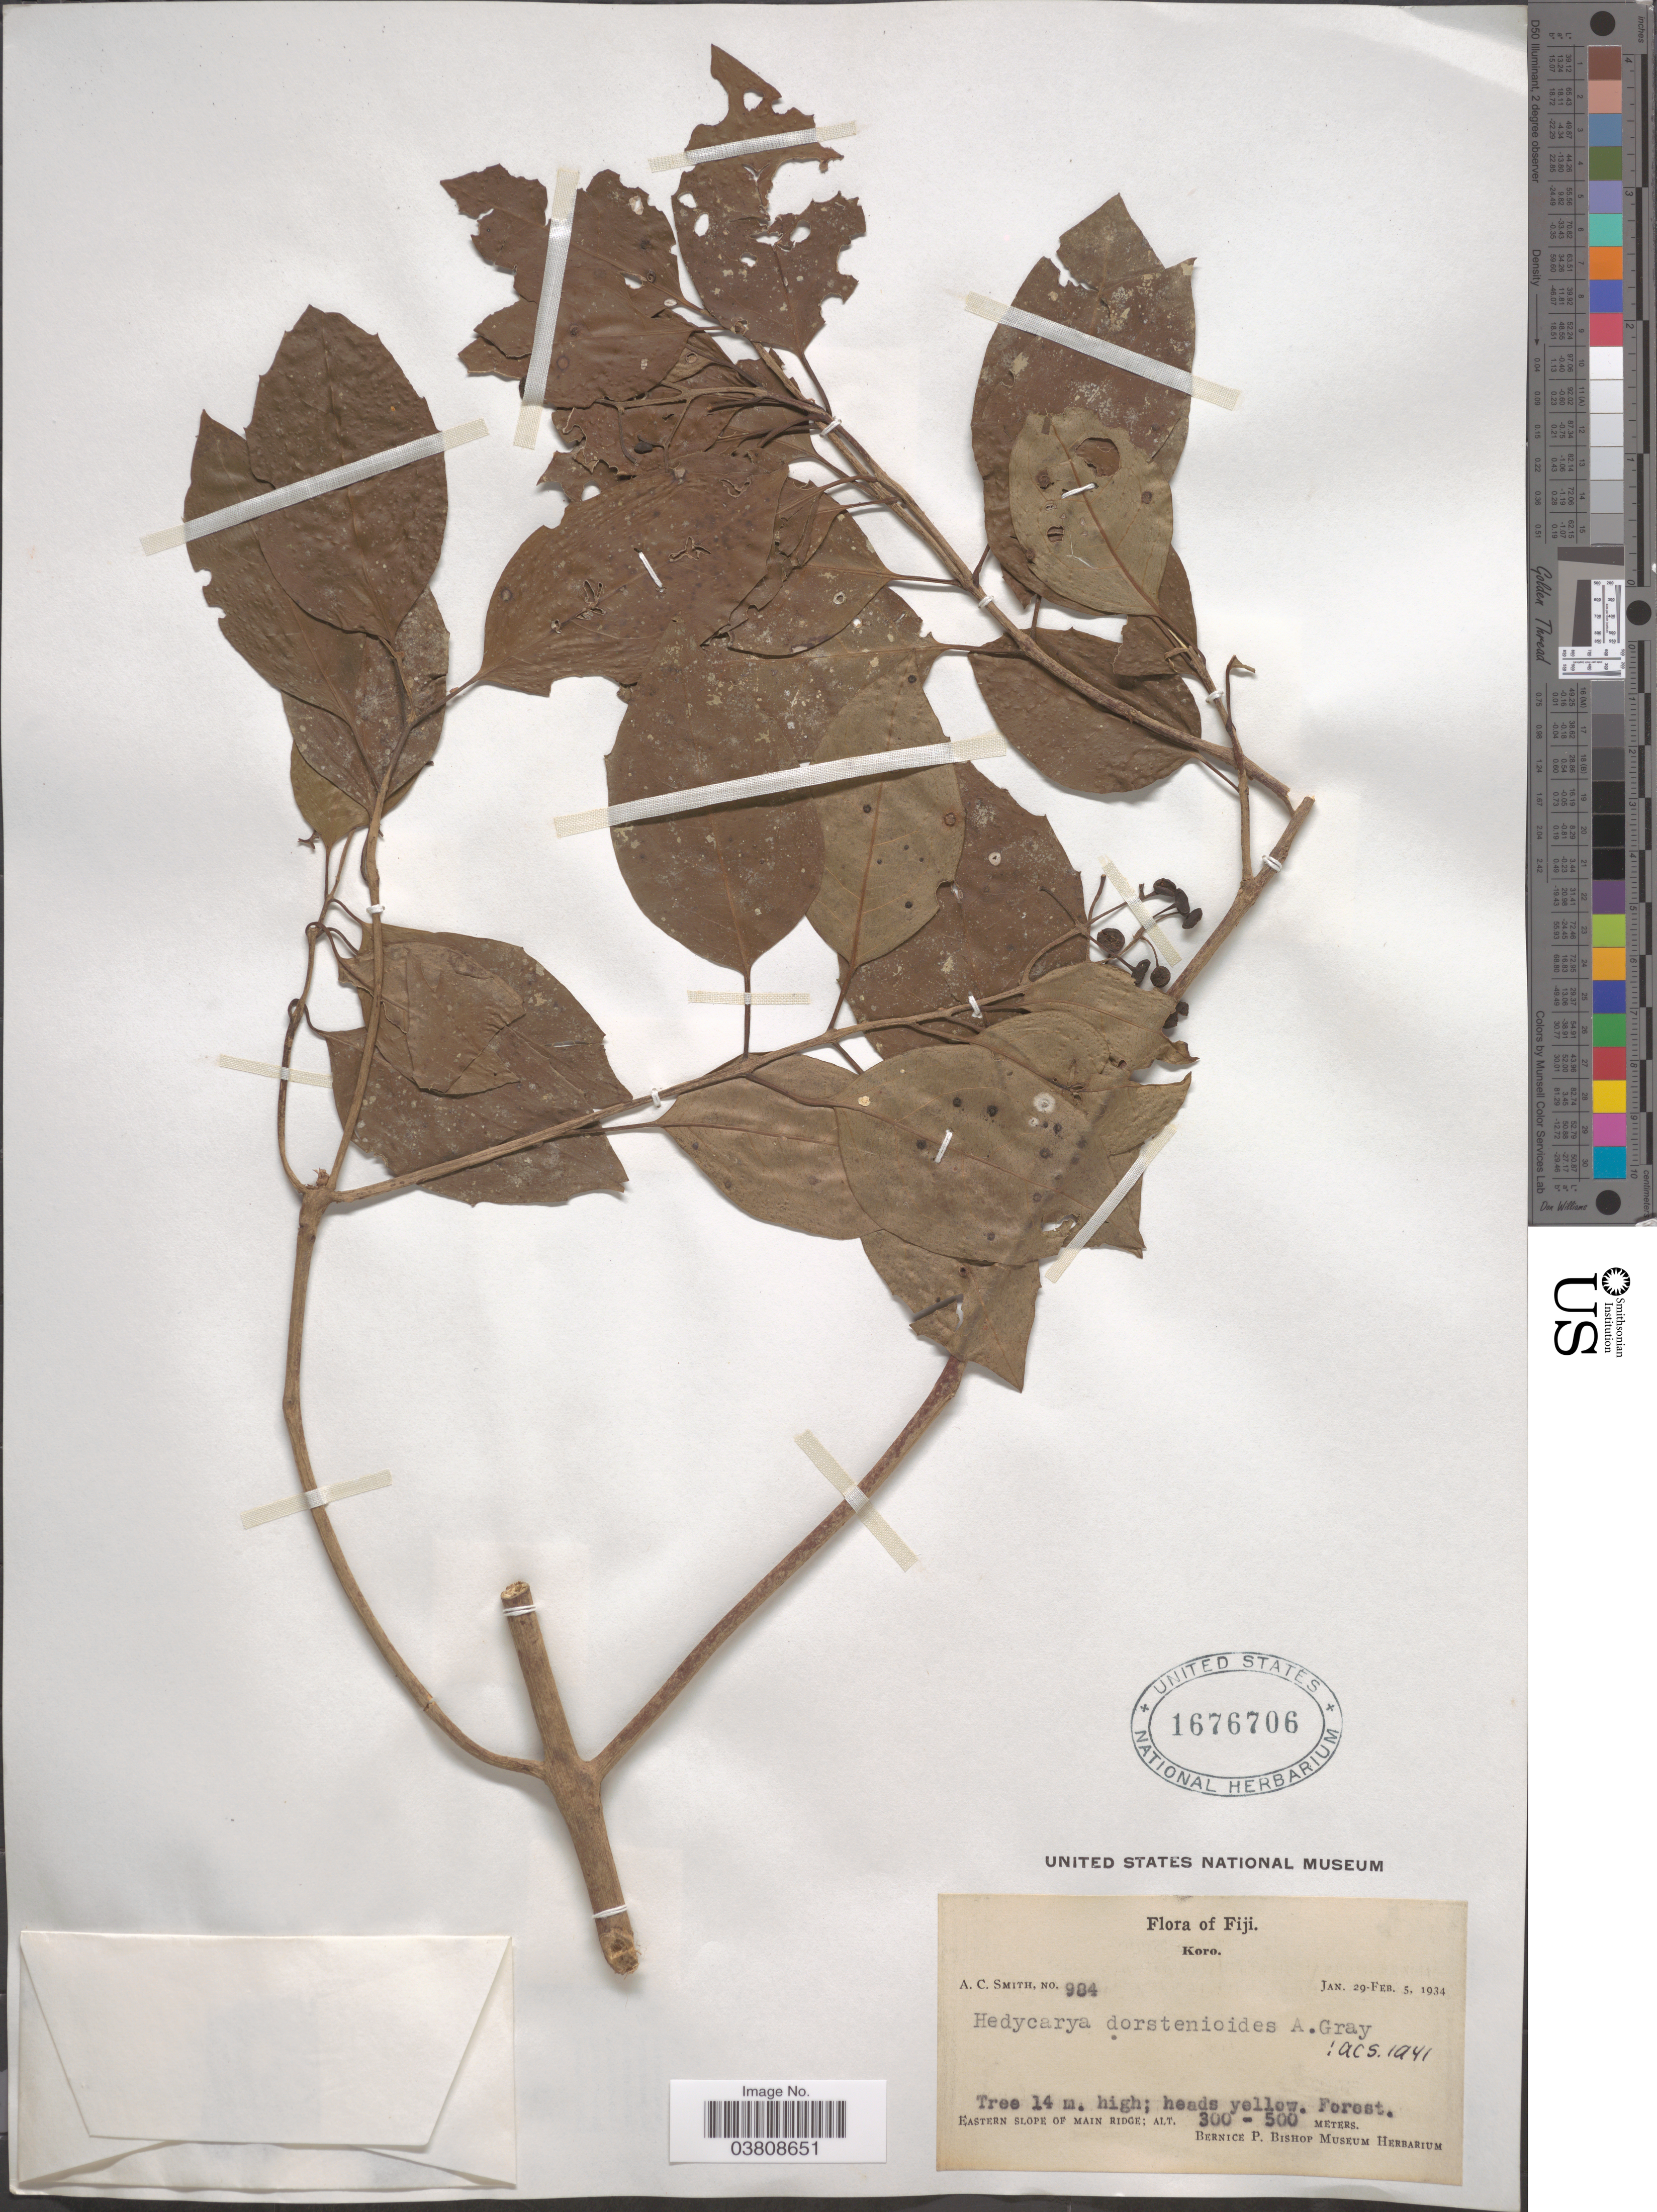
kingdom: Plantae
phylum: Tracheophyta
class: Magnoliopsida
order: Laurales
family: Monimiaceae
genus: Hedycarya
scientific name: Hedycarya dorstenioides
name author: A. Gray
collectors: A. C. Smith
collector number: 984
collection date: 1934-01-29/1934-02-05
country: Fiji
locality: Koro. Eastern slope of Main Ridge.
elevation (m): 300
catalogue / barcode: US 1676706